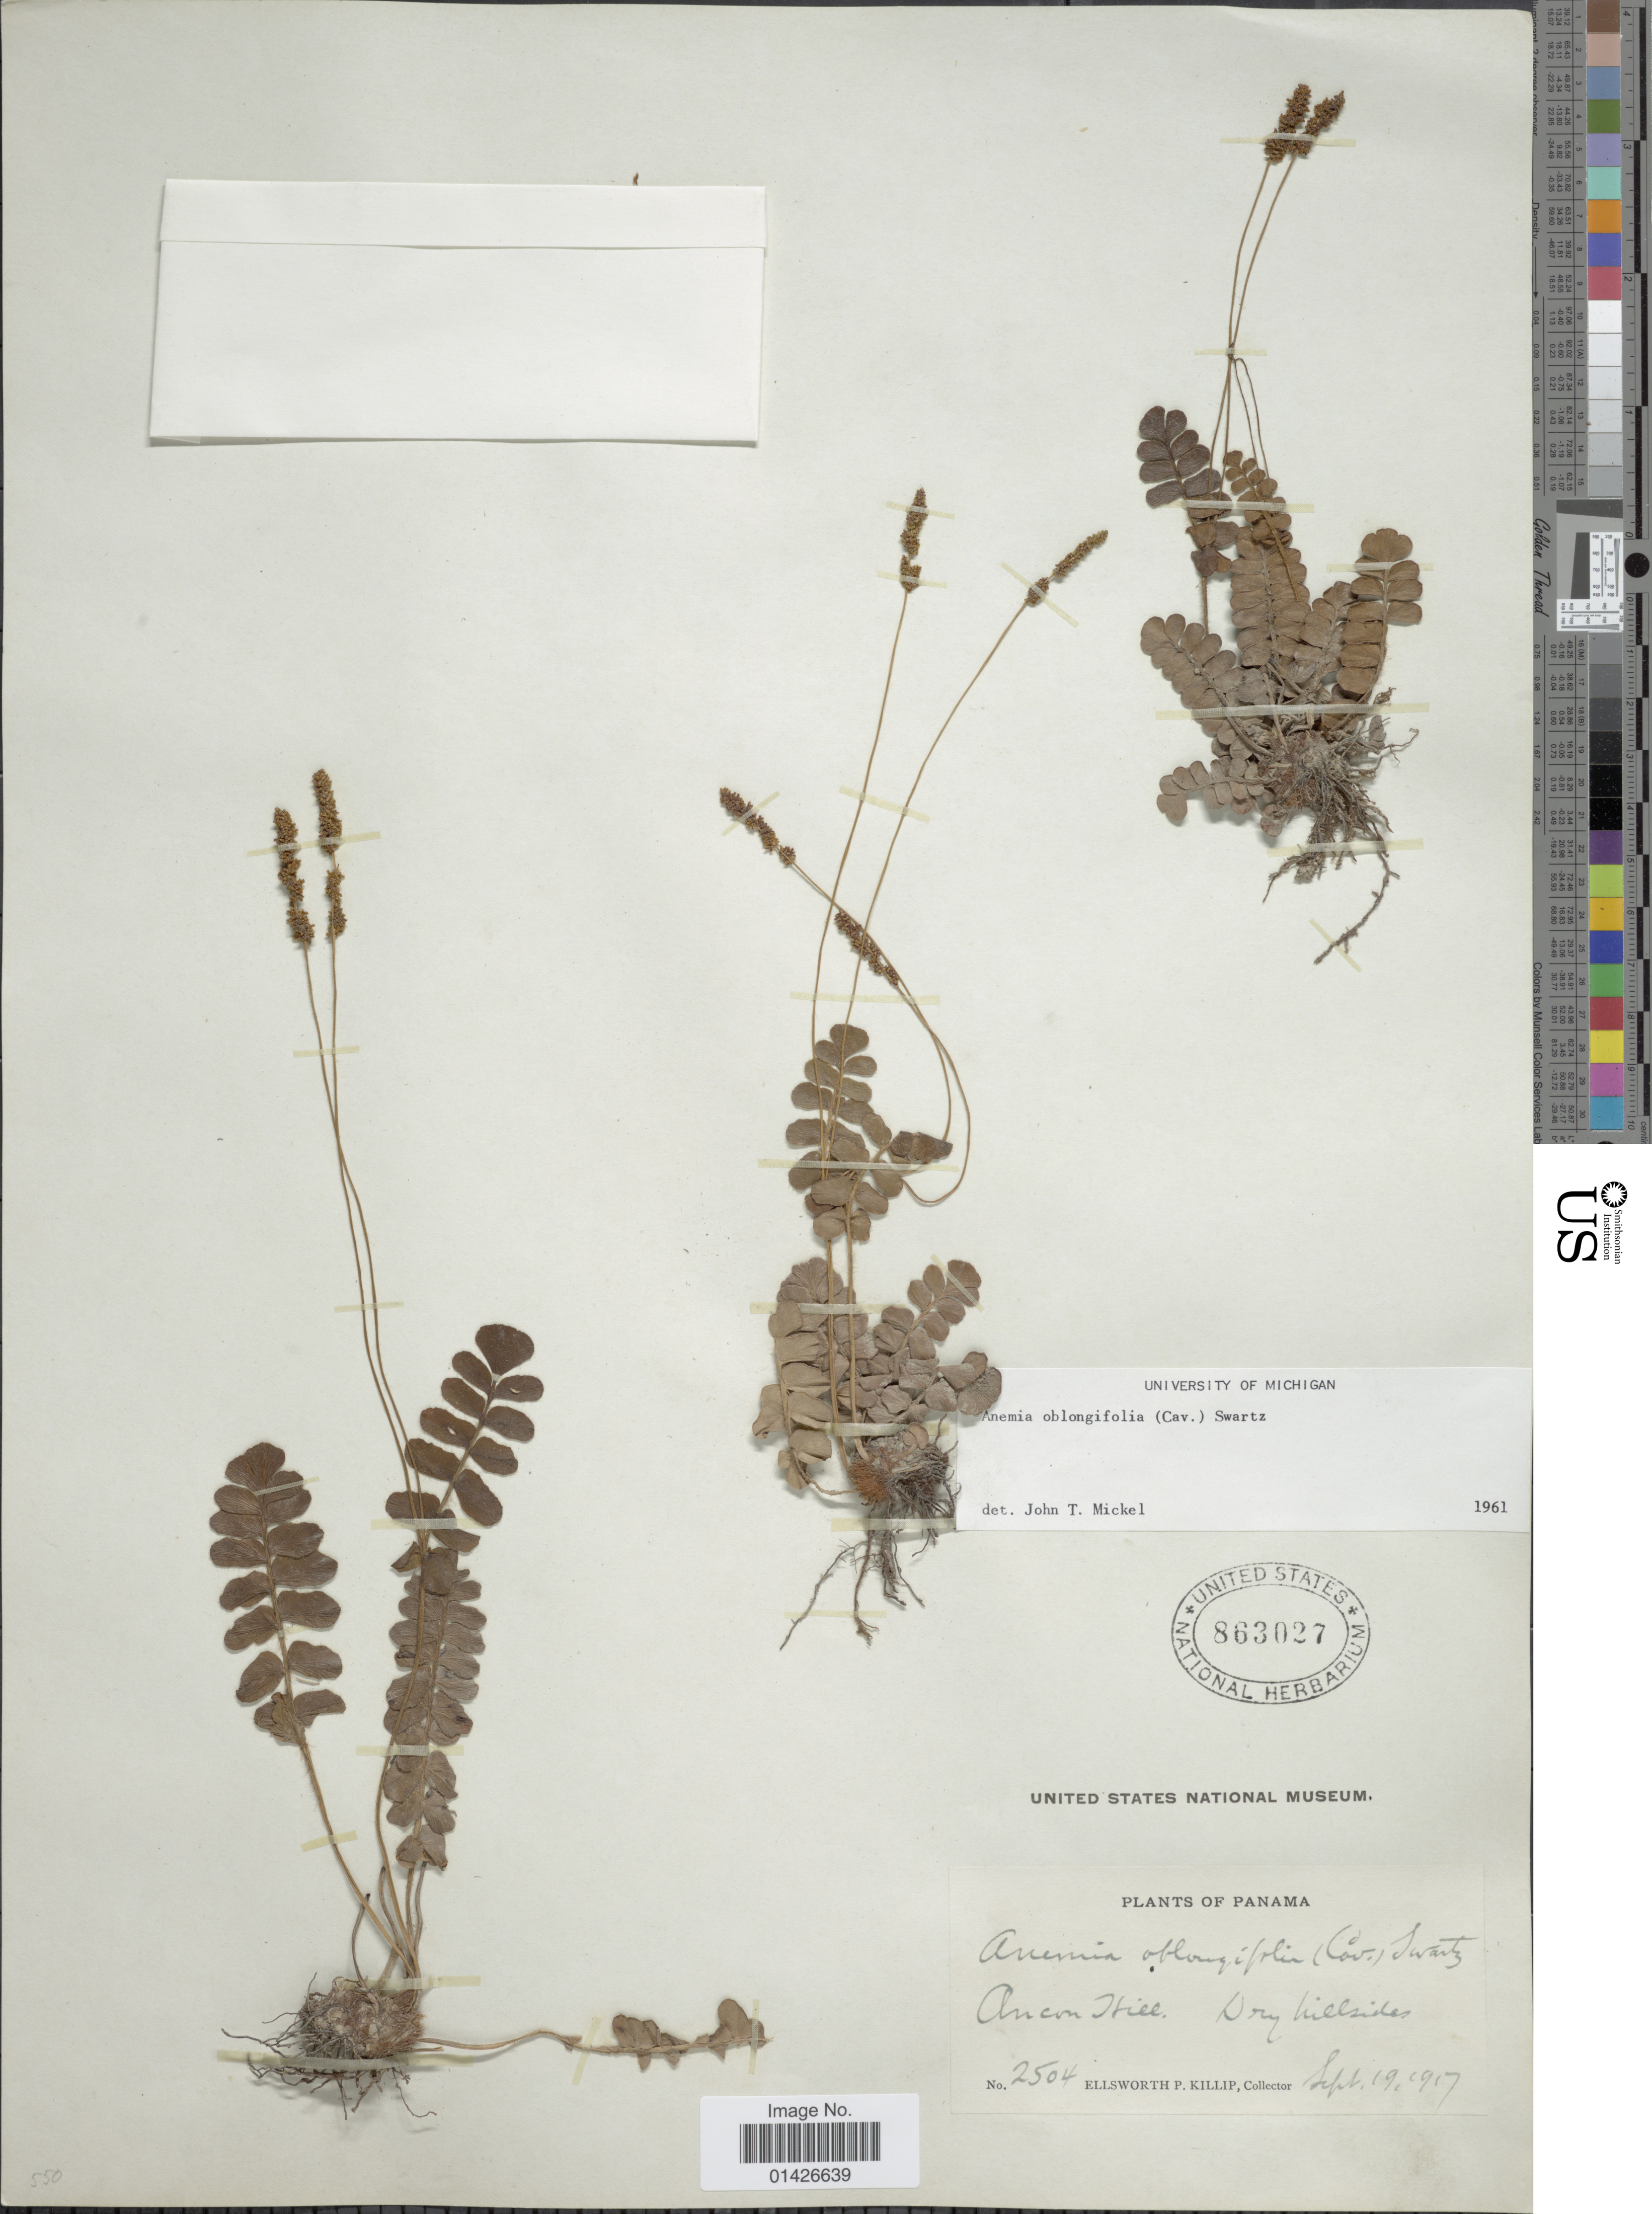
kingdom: Plantae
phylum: Tracheophyta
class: Polypodiopsida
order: Schizaeales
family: Anemiaceae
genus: Anemia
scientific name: Anemia oblongifolia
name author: (Cav.) Sw.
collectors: E. P. Killip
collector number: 2504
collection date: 1917-09-19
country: Panama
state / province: Panamá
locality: Ancon Hill, Dry hillsides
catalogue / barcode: US 863027